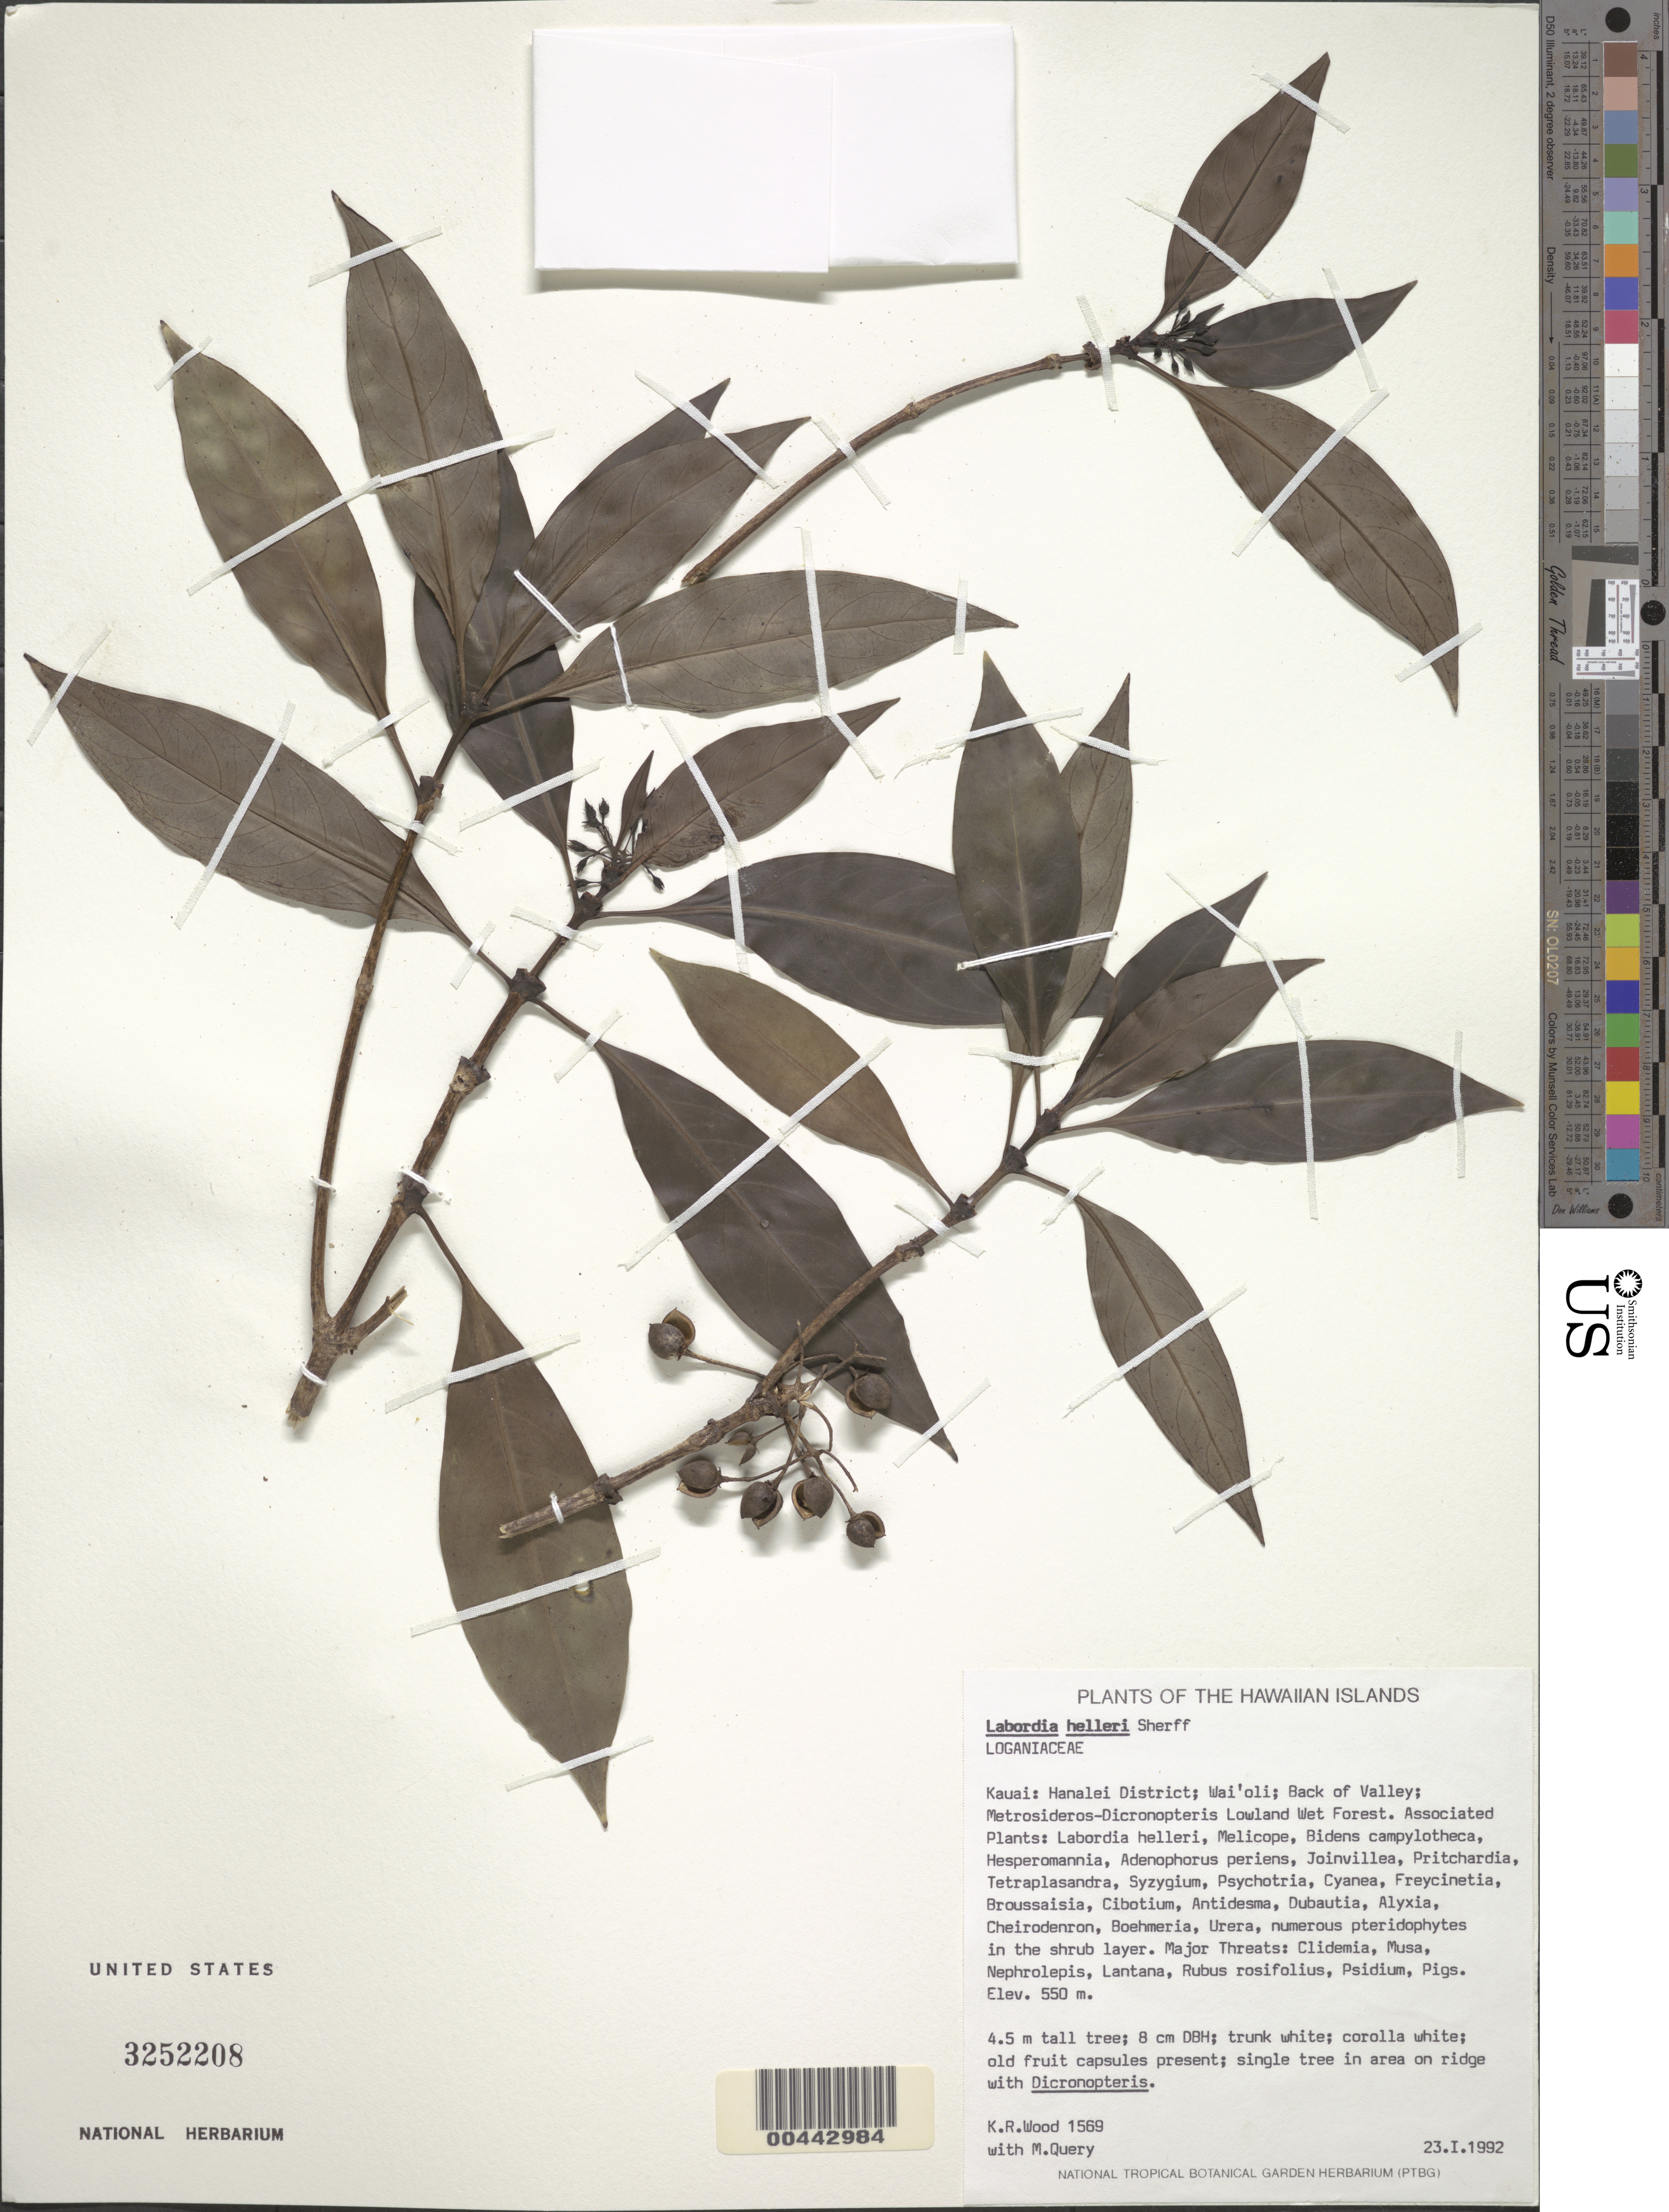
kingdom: Plantae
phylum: Tracheophyta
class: Magnoliopsida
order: Gentianales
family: Loganiaceae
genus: Geniostoma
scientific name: Geniostoma helleri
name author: (Sherff) Byng & Christenh.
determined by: Wagner, W. L., (BOT), Smithsonian Institution - National Museum of Natural History (UNITED STATES)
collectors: K. R. Wood & M. Query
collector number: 1569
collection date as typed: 23 Jan 1992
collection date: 1992-01-23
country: United States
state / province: Hawaii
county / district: Kauai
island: Kaua'i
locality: Hanalei District; Wai'oli; Back of Valley.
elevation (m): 550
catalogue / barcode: US 3252208